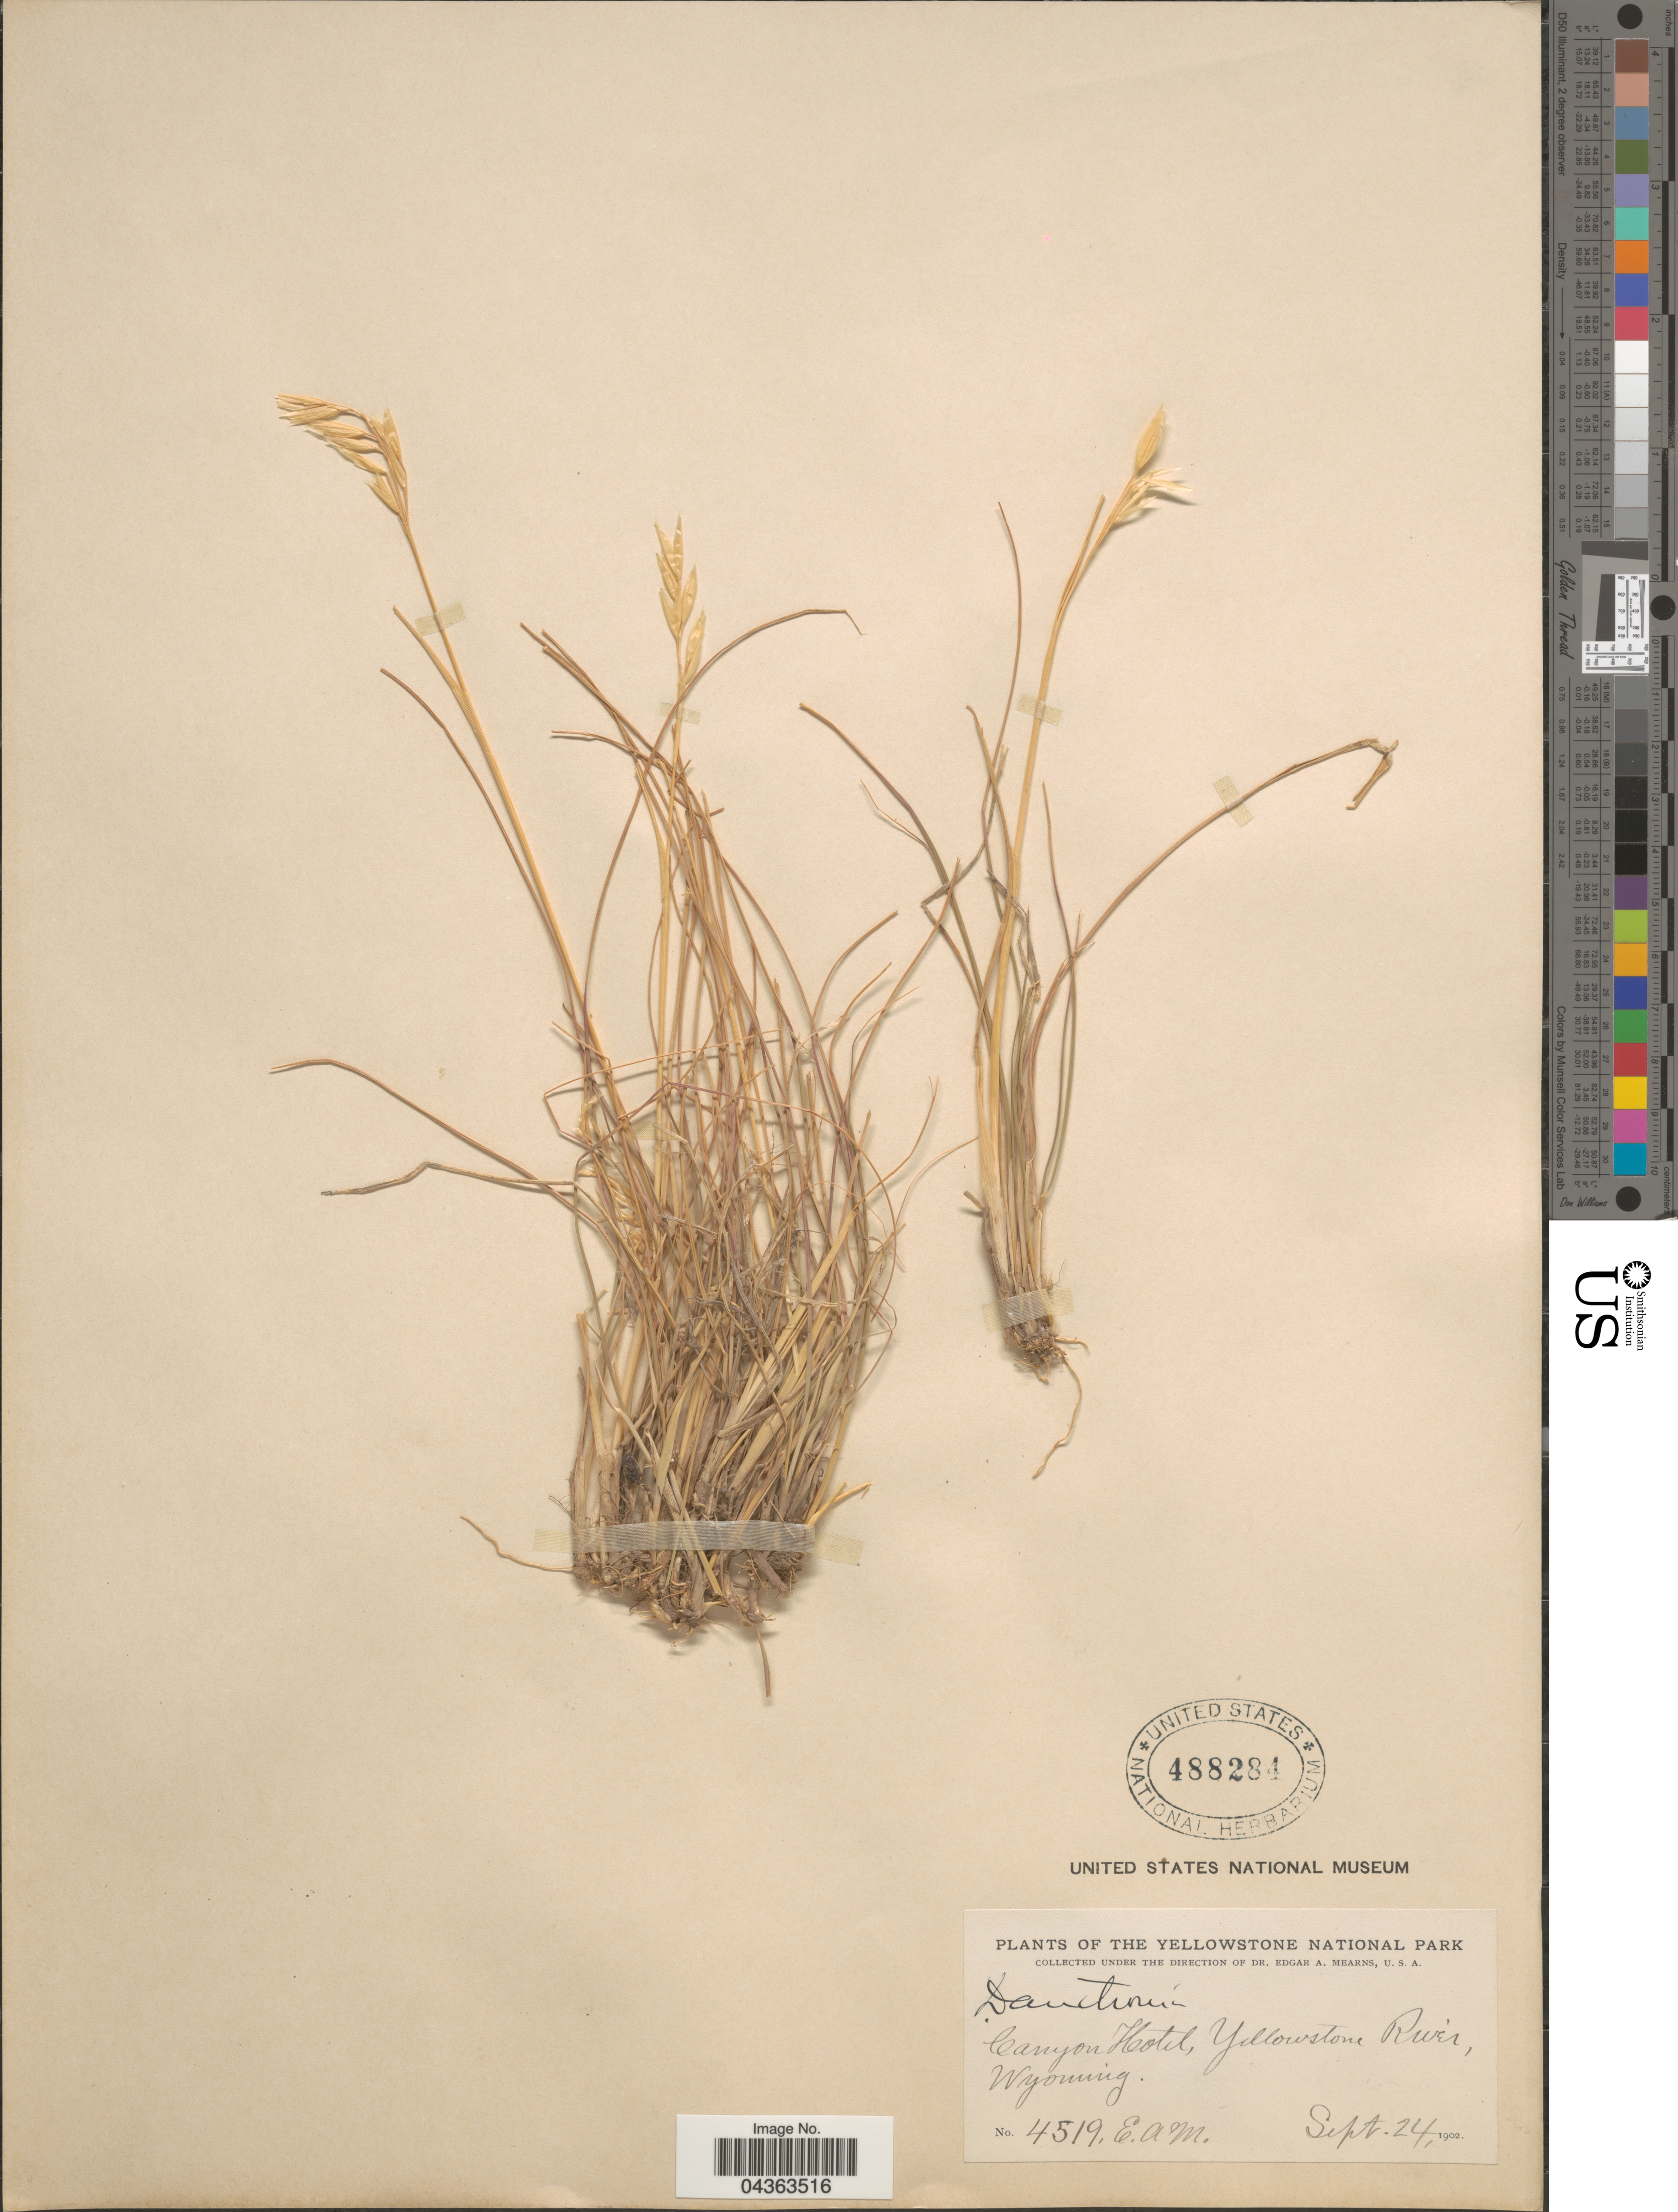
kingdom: Plantae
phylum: Tracheophyta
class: Liliopsida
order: Poales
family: Poaceae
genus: Danthonia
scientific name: Danthonia intermedia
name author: Vasey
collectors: E. A. Mearns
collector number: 4519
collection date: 1902-09-24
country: United States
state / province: Wyoming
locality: The Yellowstone National Park. Canyon Hotel, Yellowstone River.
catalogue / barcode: US 488284